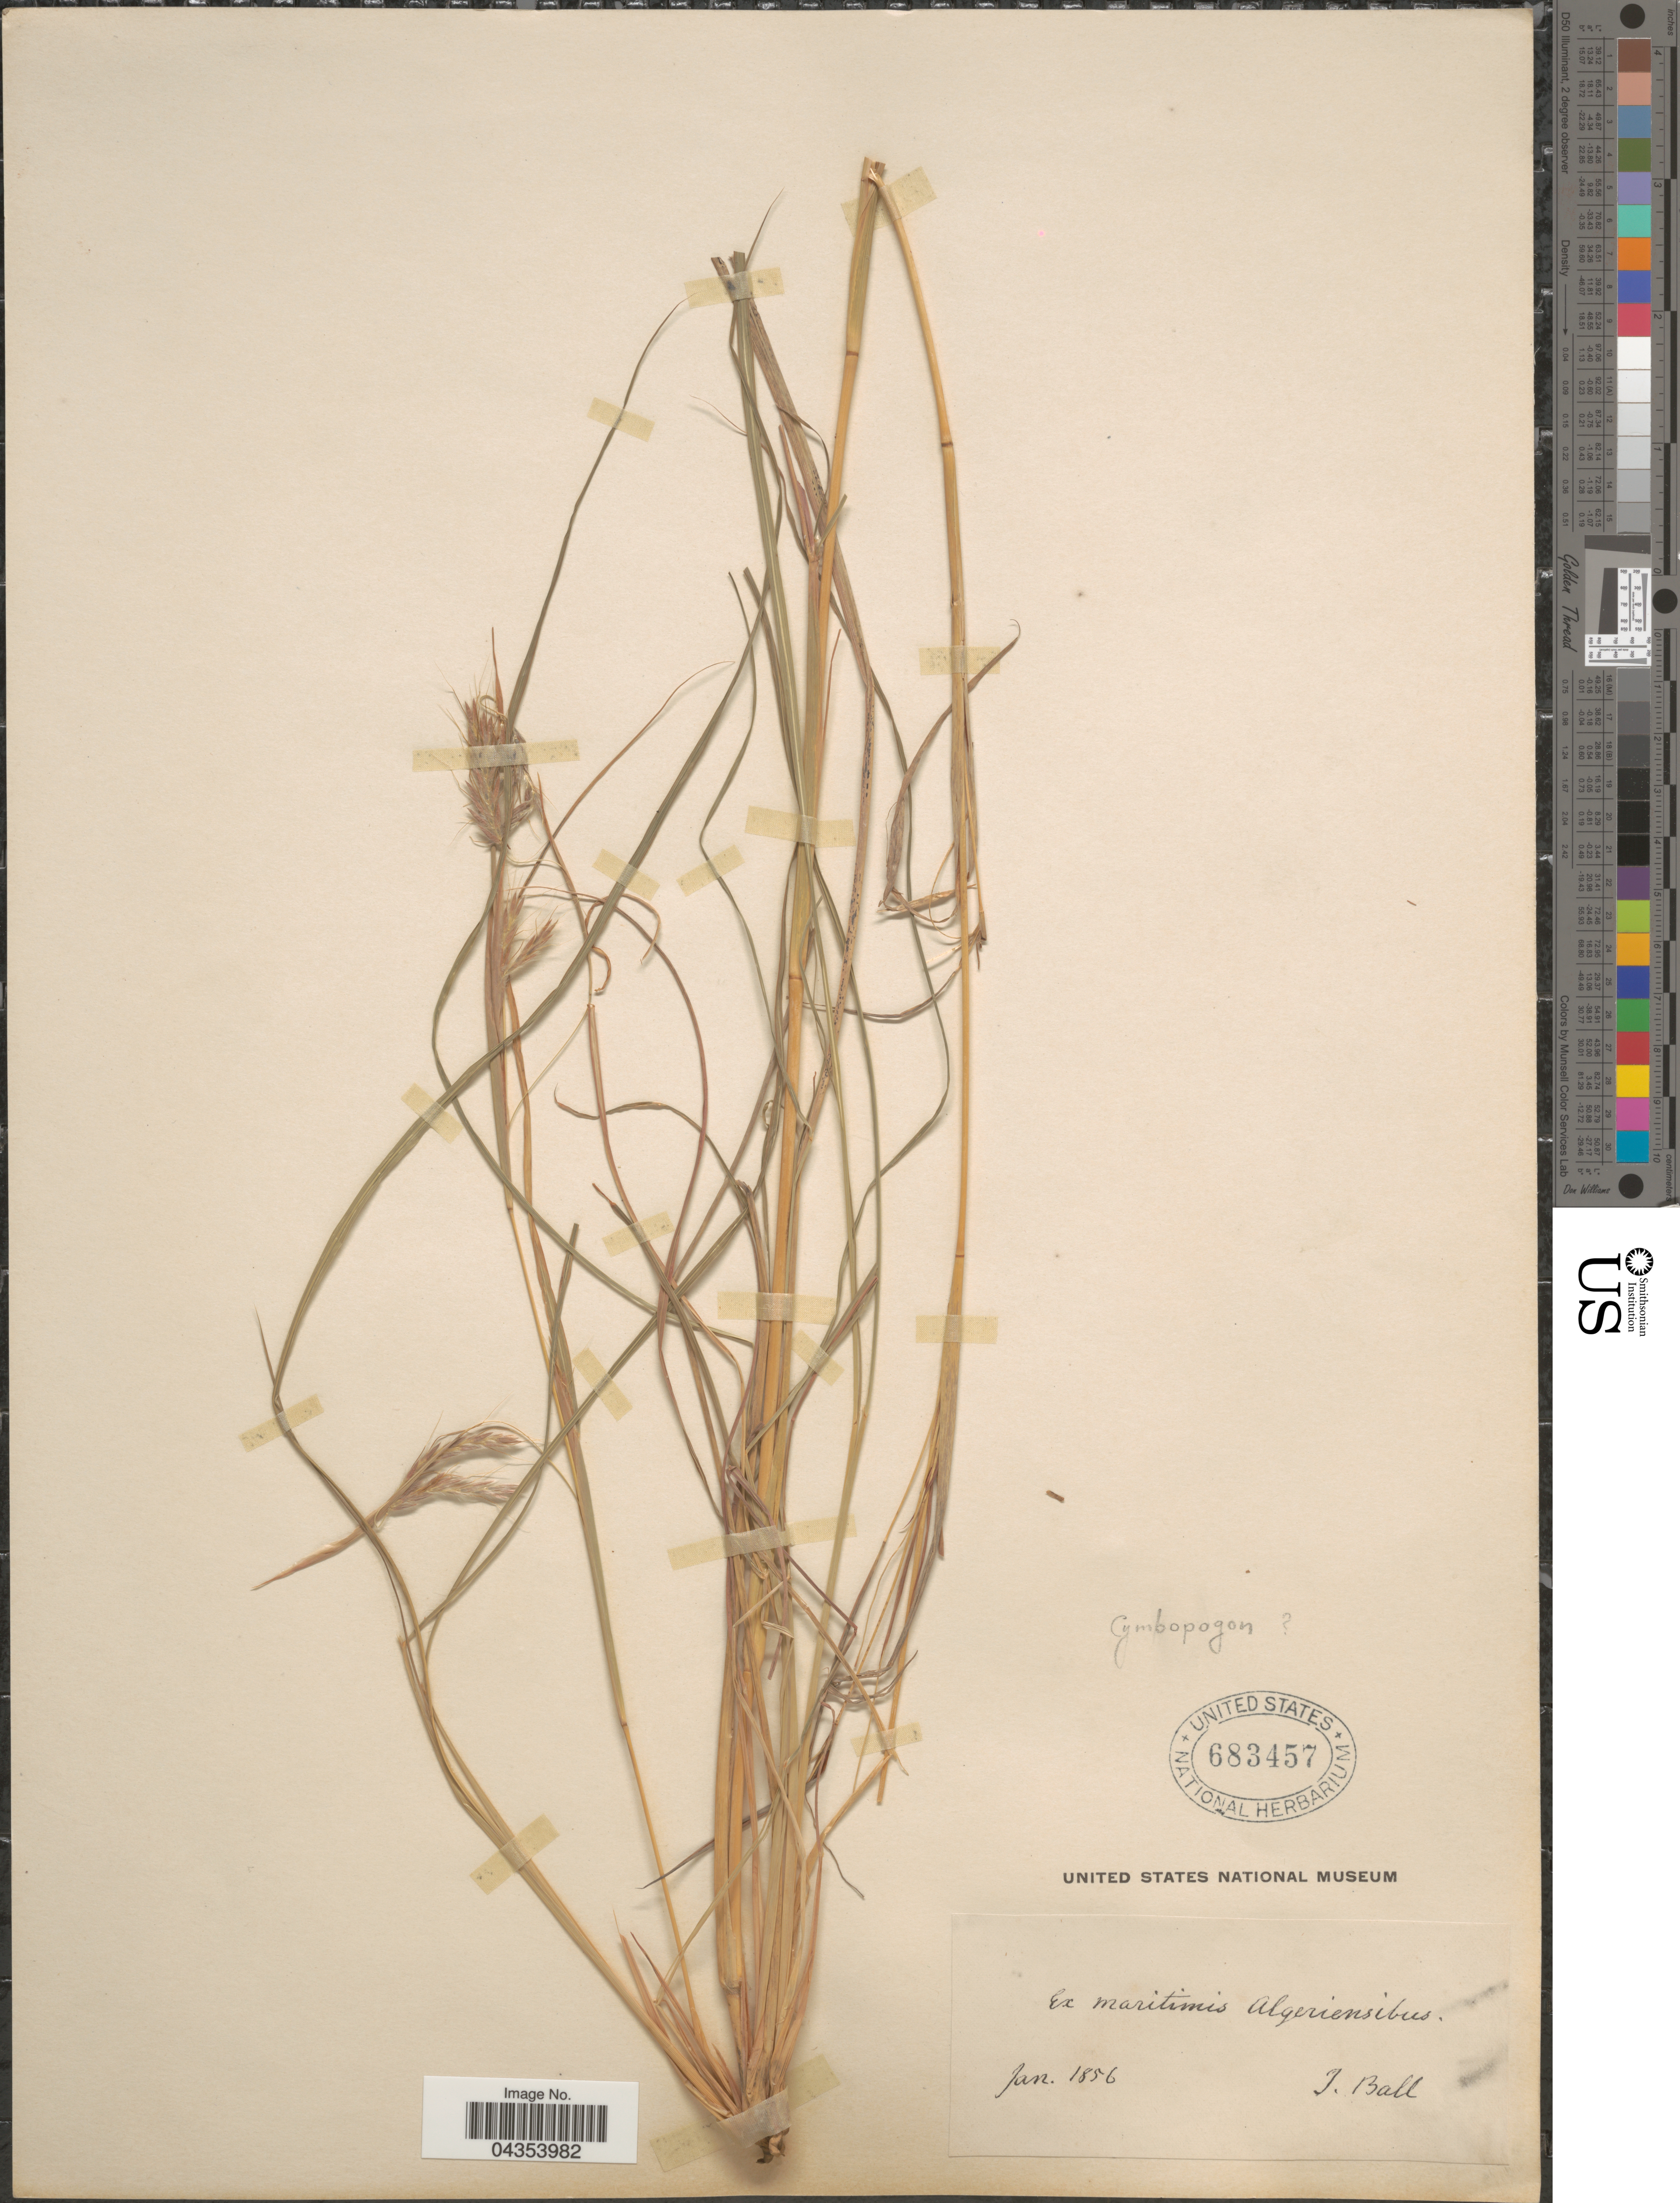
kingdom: Plantae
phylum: Tracheophyta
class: Liliopsida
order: Poales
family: Poaceae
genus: Hyparrhenia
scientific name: Hyparrhenia sp.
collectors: J. Ball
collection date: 1856-01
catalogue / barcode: US 683457